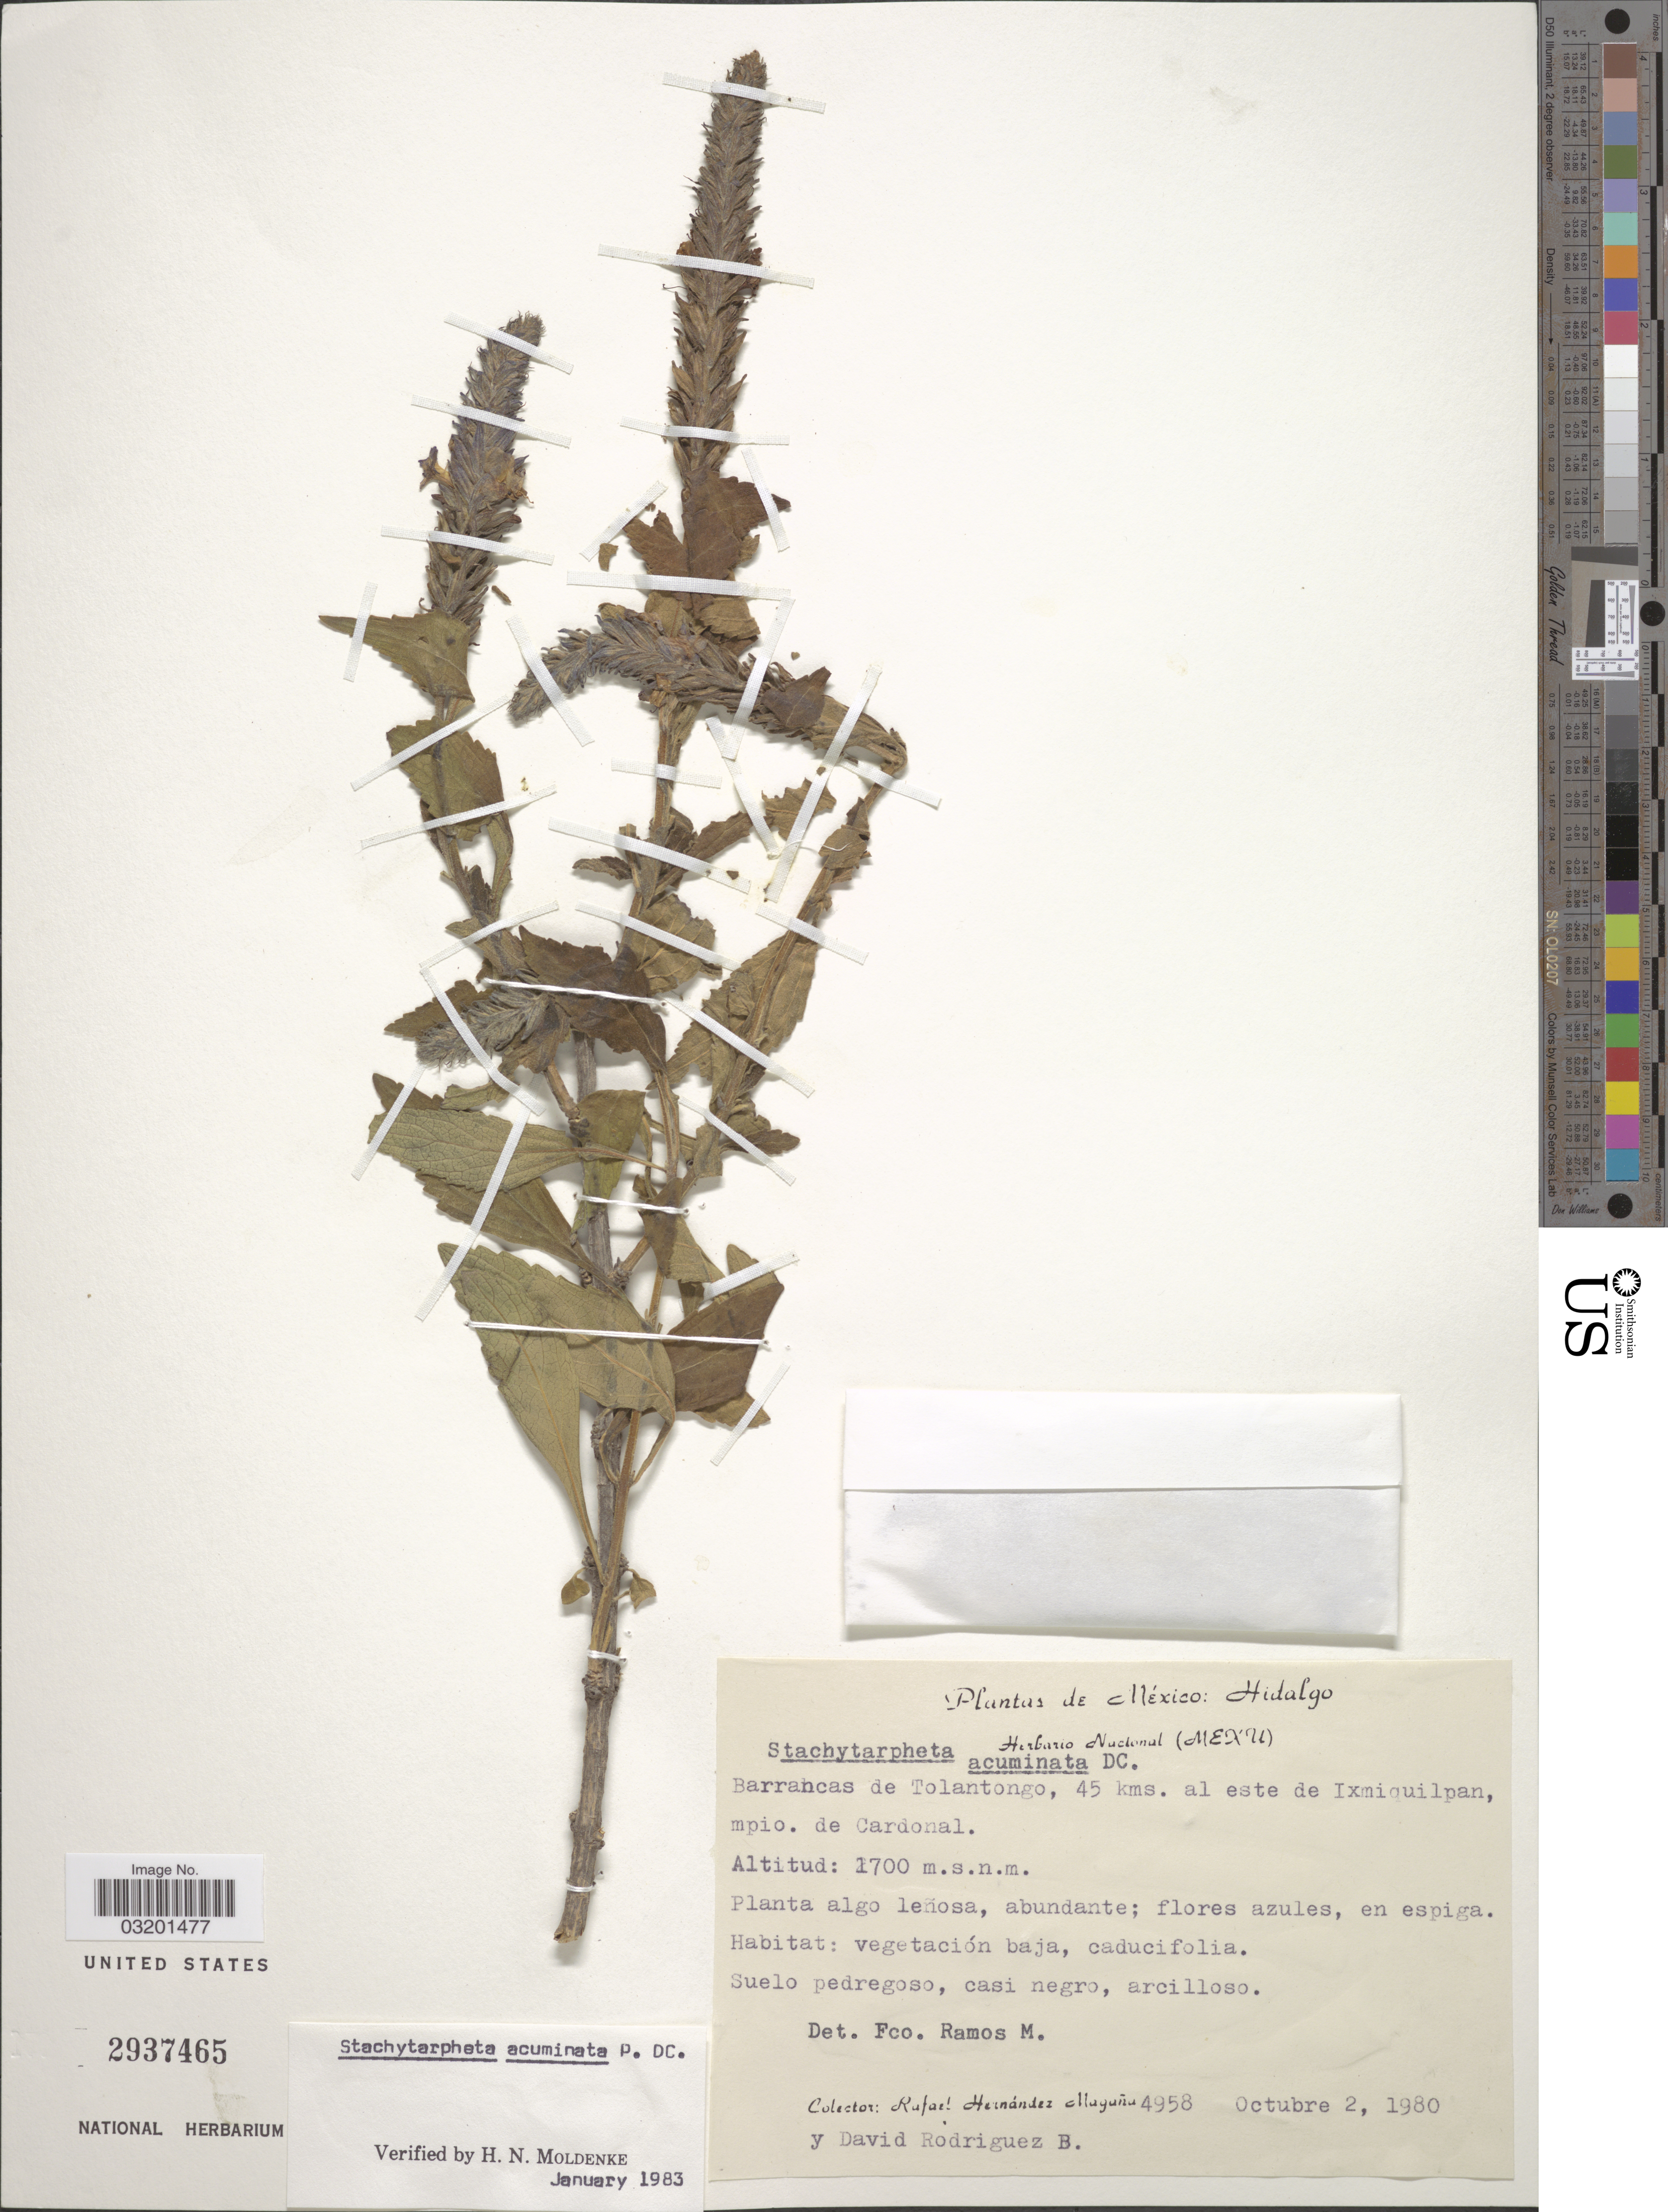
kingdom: Plantae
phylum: Tracheophyta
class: Magnoliopsida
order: Lamiales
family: Verbenaceae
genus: Stachytarpheta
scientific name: Stachytarpheta acuminata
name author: DC. ex Schauer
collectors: R. Hernández-M. & D. Rodríguez B.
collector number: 4958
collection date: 1980-10-02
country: Mexico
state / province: Hidalgo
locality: Barrancas de Tolantongo, 45 kms. al este de Ixmiquilpan, mpio. de Cardonal.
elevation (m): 1700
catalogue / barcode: US 2937465